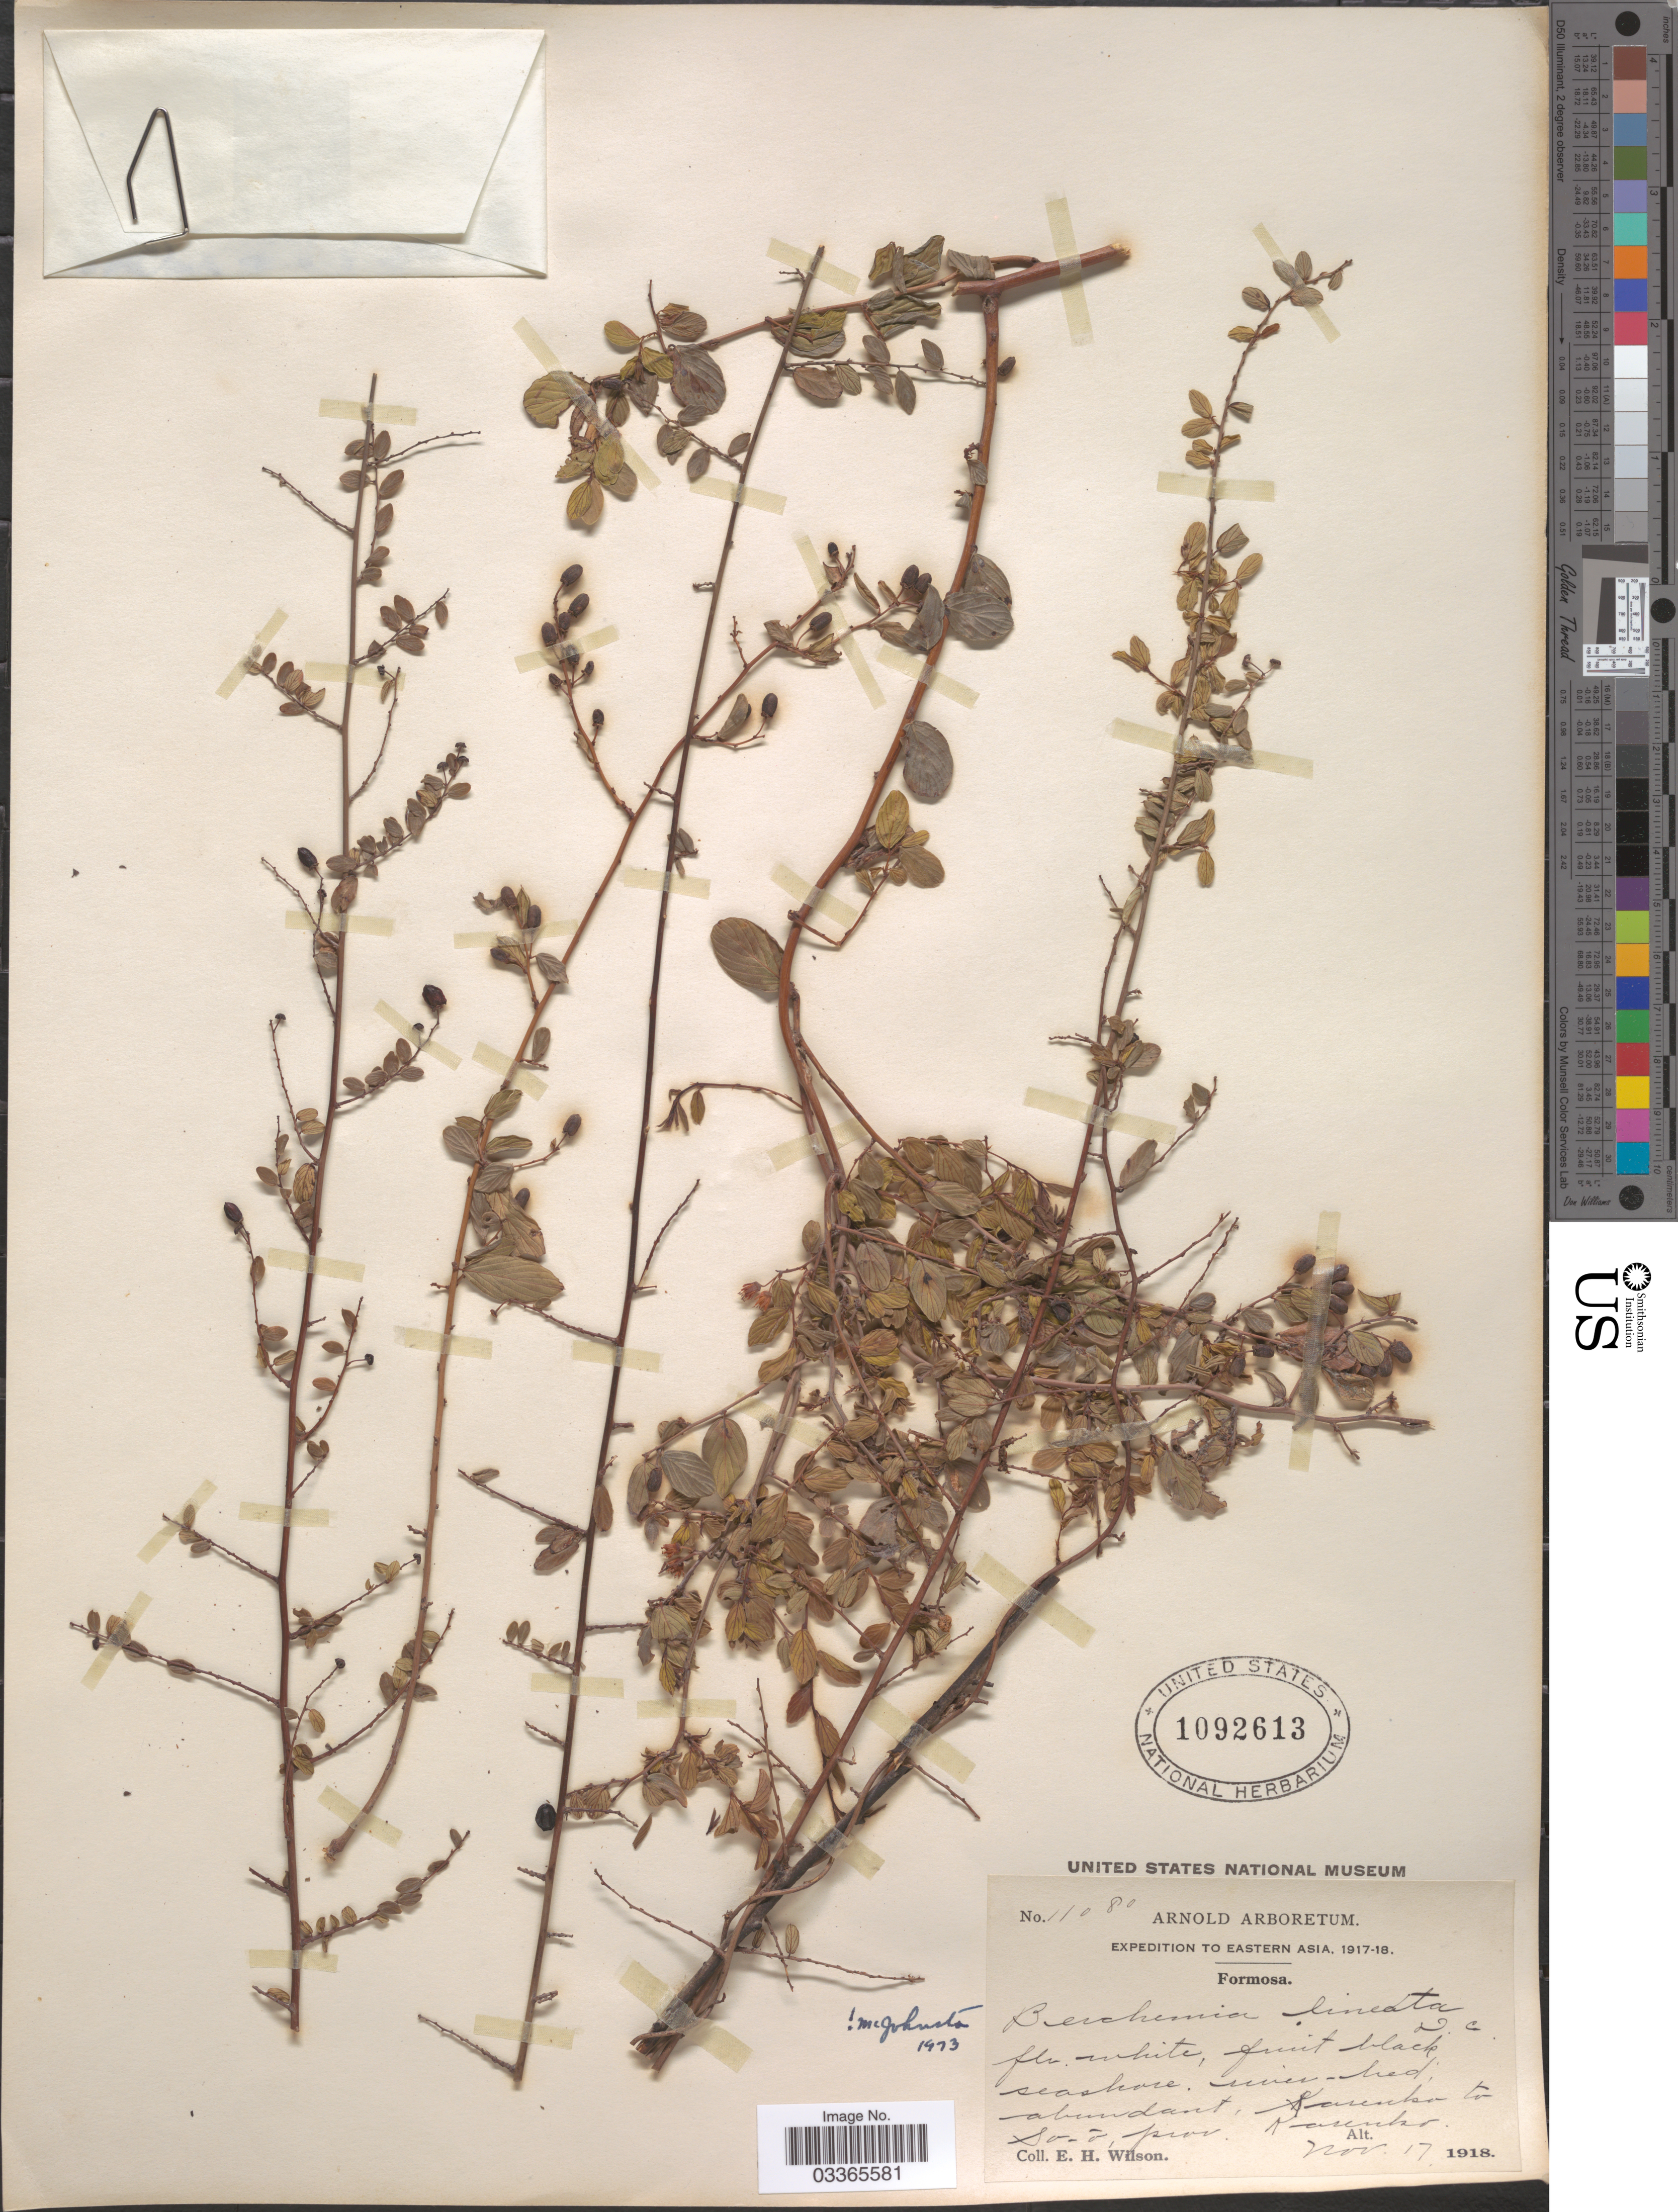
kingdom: Plantae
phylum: Tracheophyta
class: Magnoliopsida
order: Rosales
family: Rhamnaceae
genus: Berchemia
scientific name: Berchemia lineata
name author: (L.) DC.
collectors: E. Wilson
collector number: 11080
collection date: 1918-11-17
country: Taiwan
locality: Eastern Asia, Formosa, Karenko to So-ó, prov. Karenko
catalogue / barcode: US 1092613